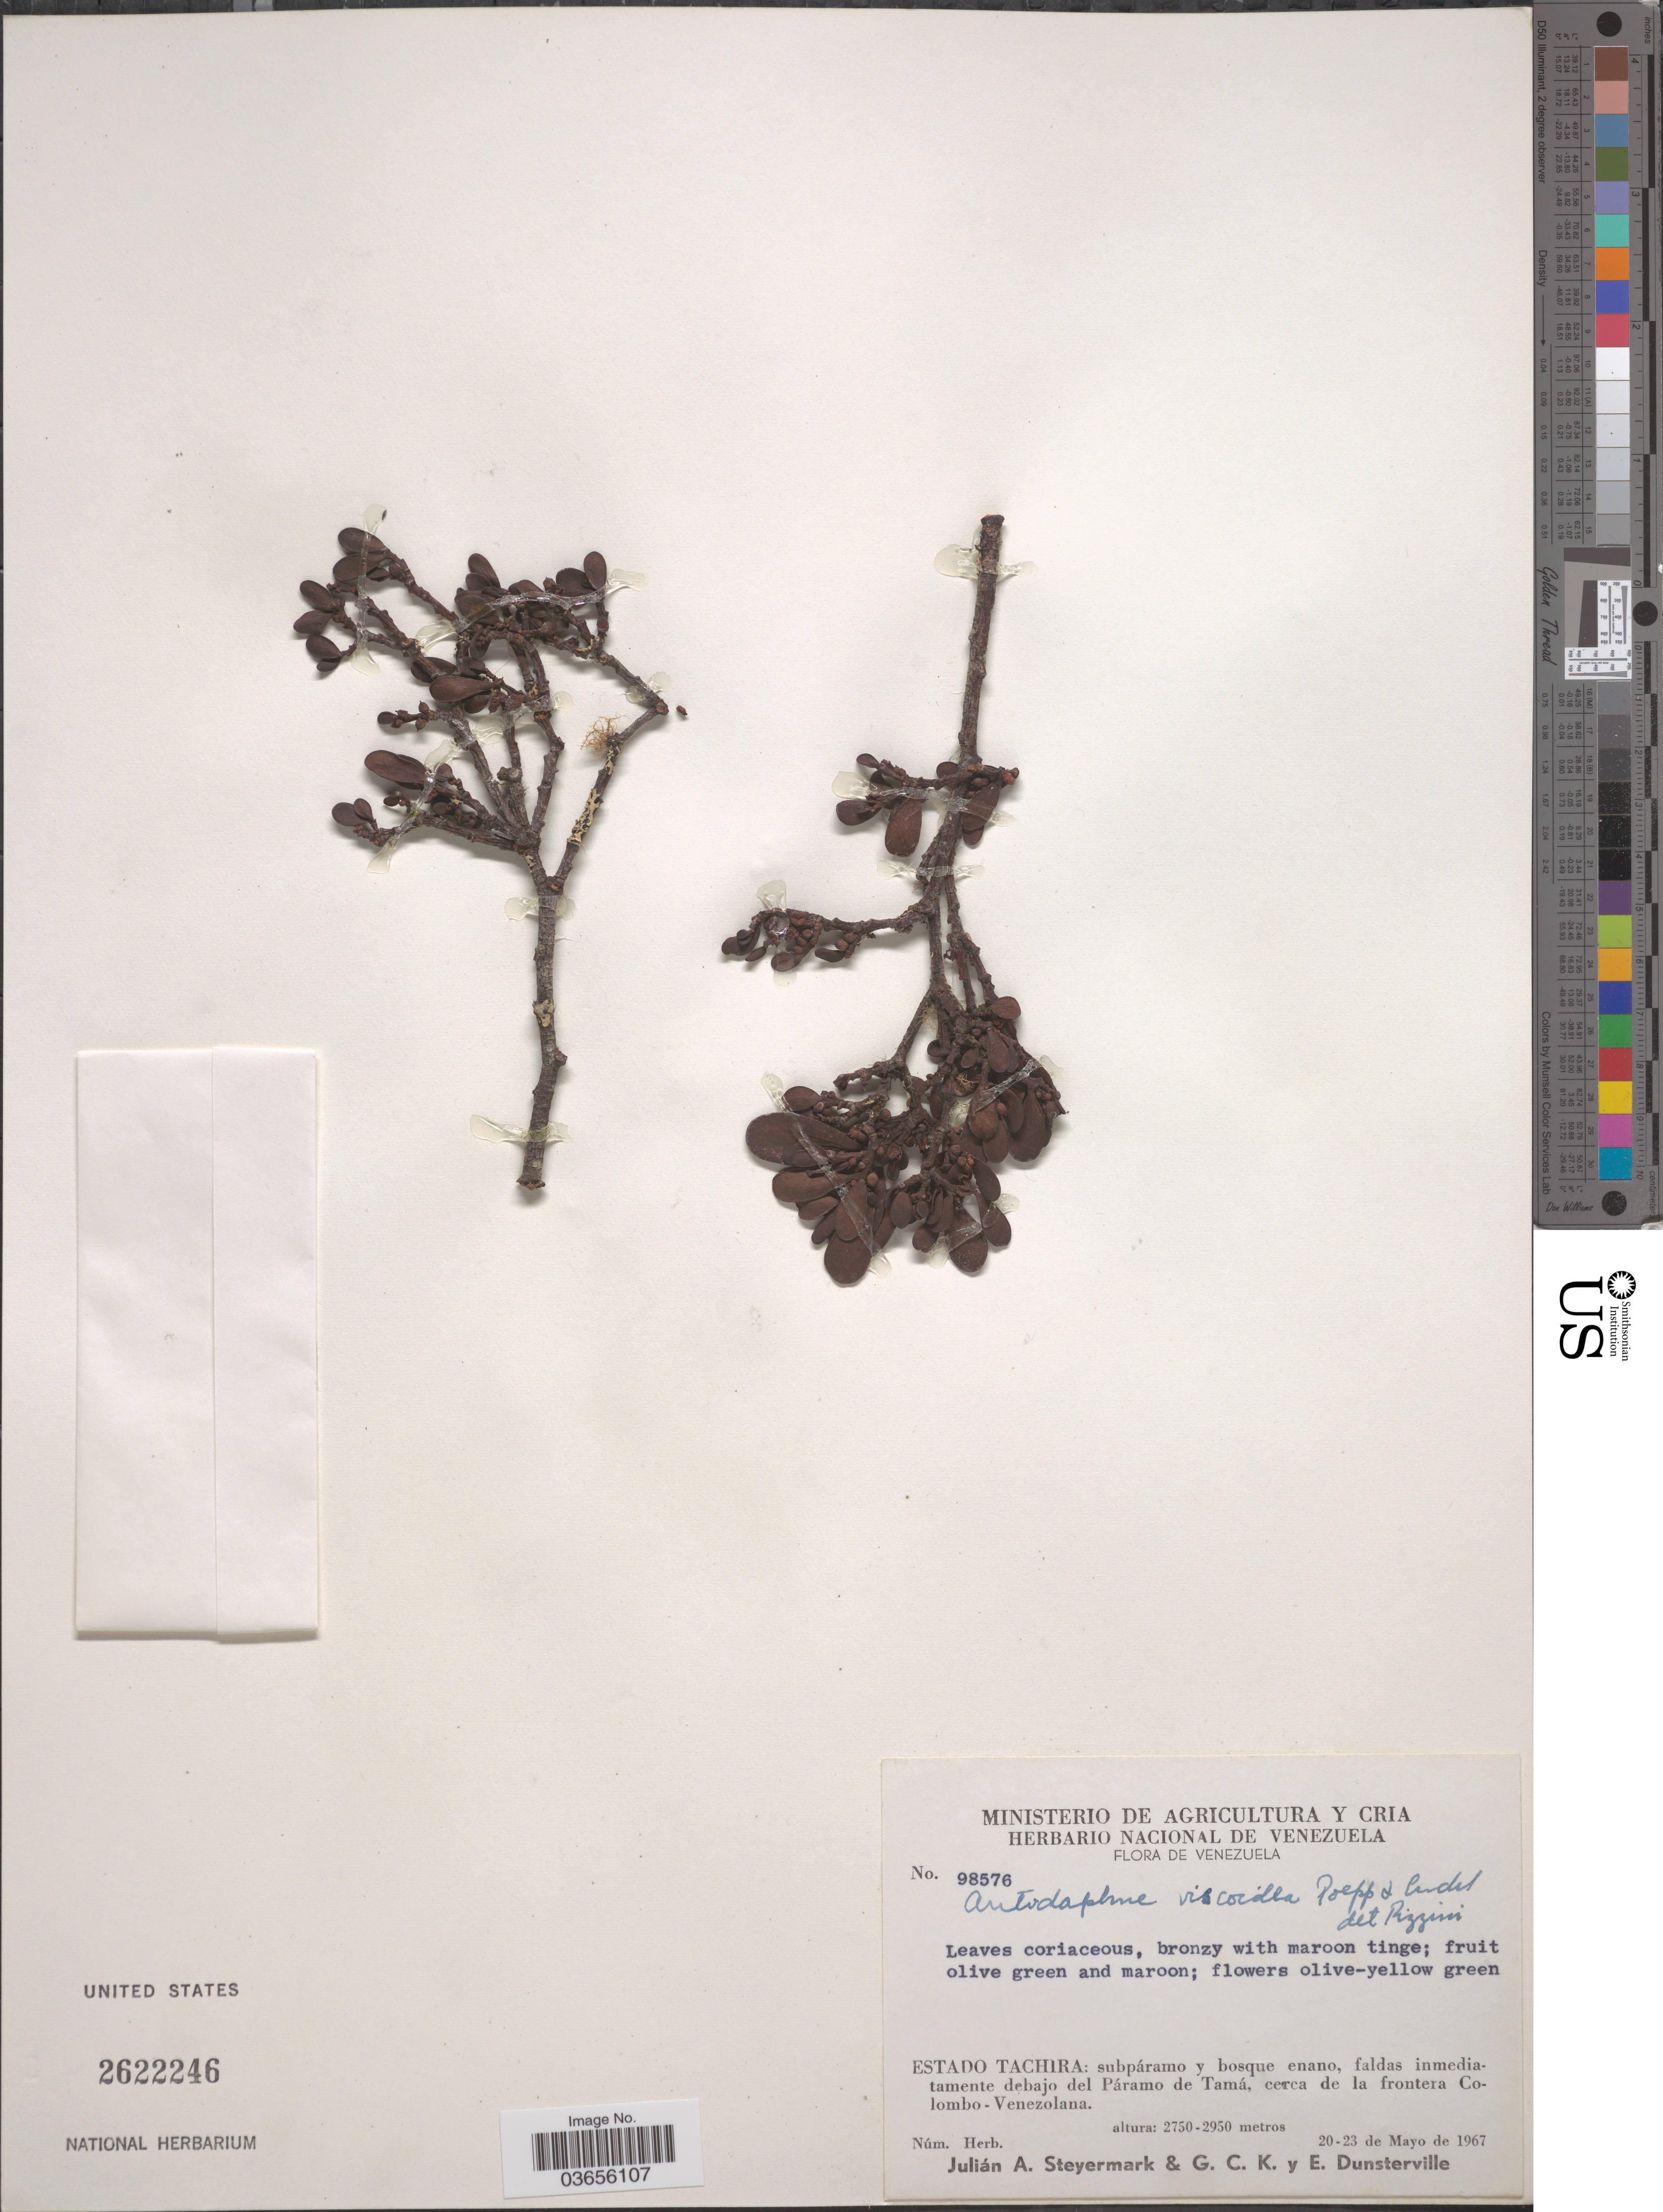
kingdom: Plantae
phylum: Tracheophyta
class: Magnoliopsida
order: Santalales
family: Santalaceae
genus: Antidaphne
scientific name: Antidaphne viscoidea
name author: Poepp. & Endl.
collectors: J. Steyermark, G. C. K. Dunsterville & E. Dunsterville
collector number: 98576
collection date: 1967-05-20/1967-05-23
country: Venezuela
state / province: Tachira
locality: Subpáramo y bosque enano, faldas inmediatamente debajo del Páramo de Tamá, cerca de la frontera Colombo-Venezolana.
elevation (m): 2750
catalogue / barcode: US 2622246